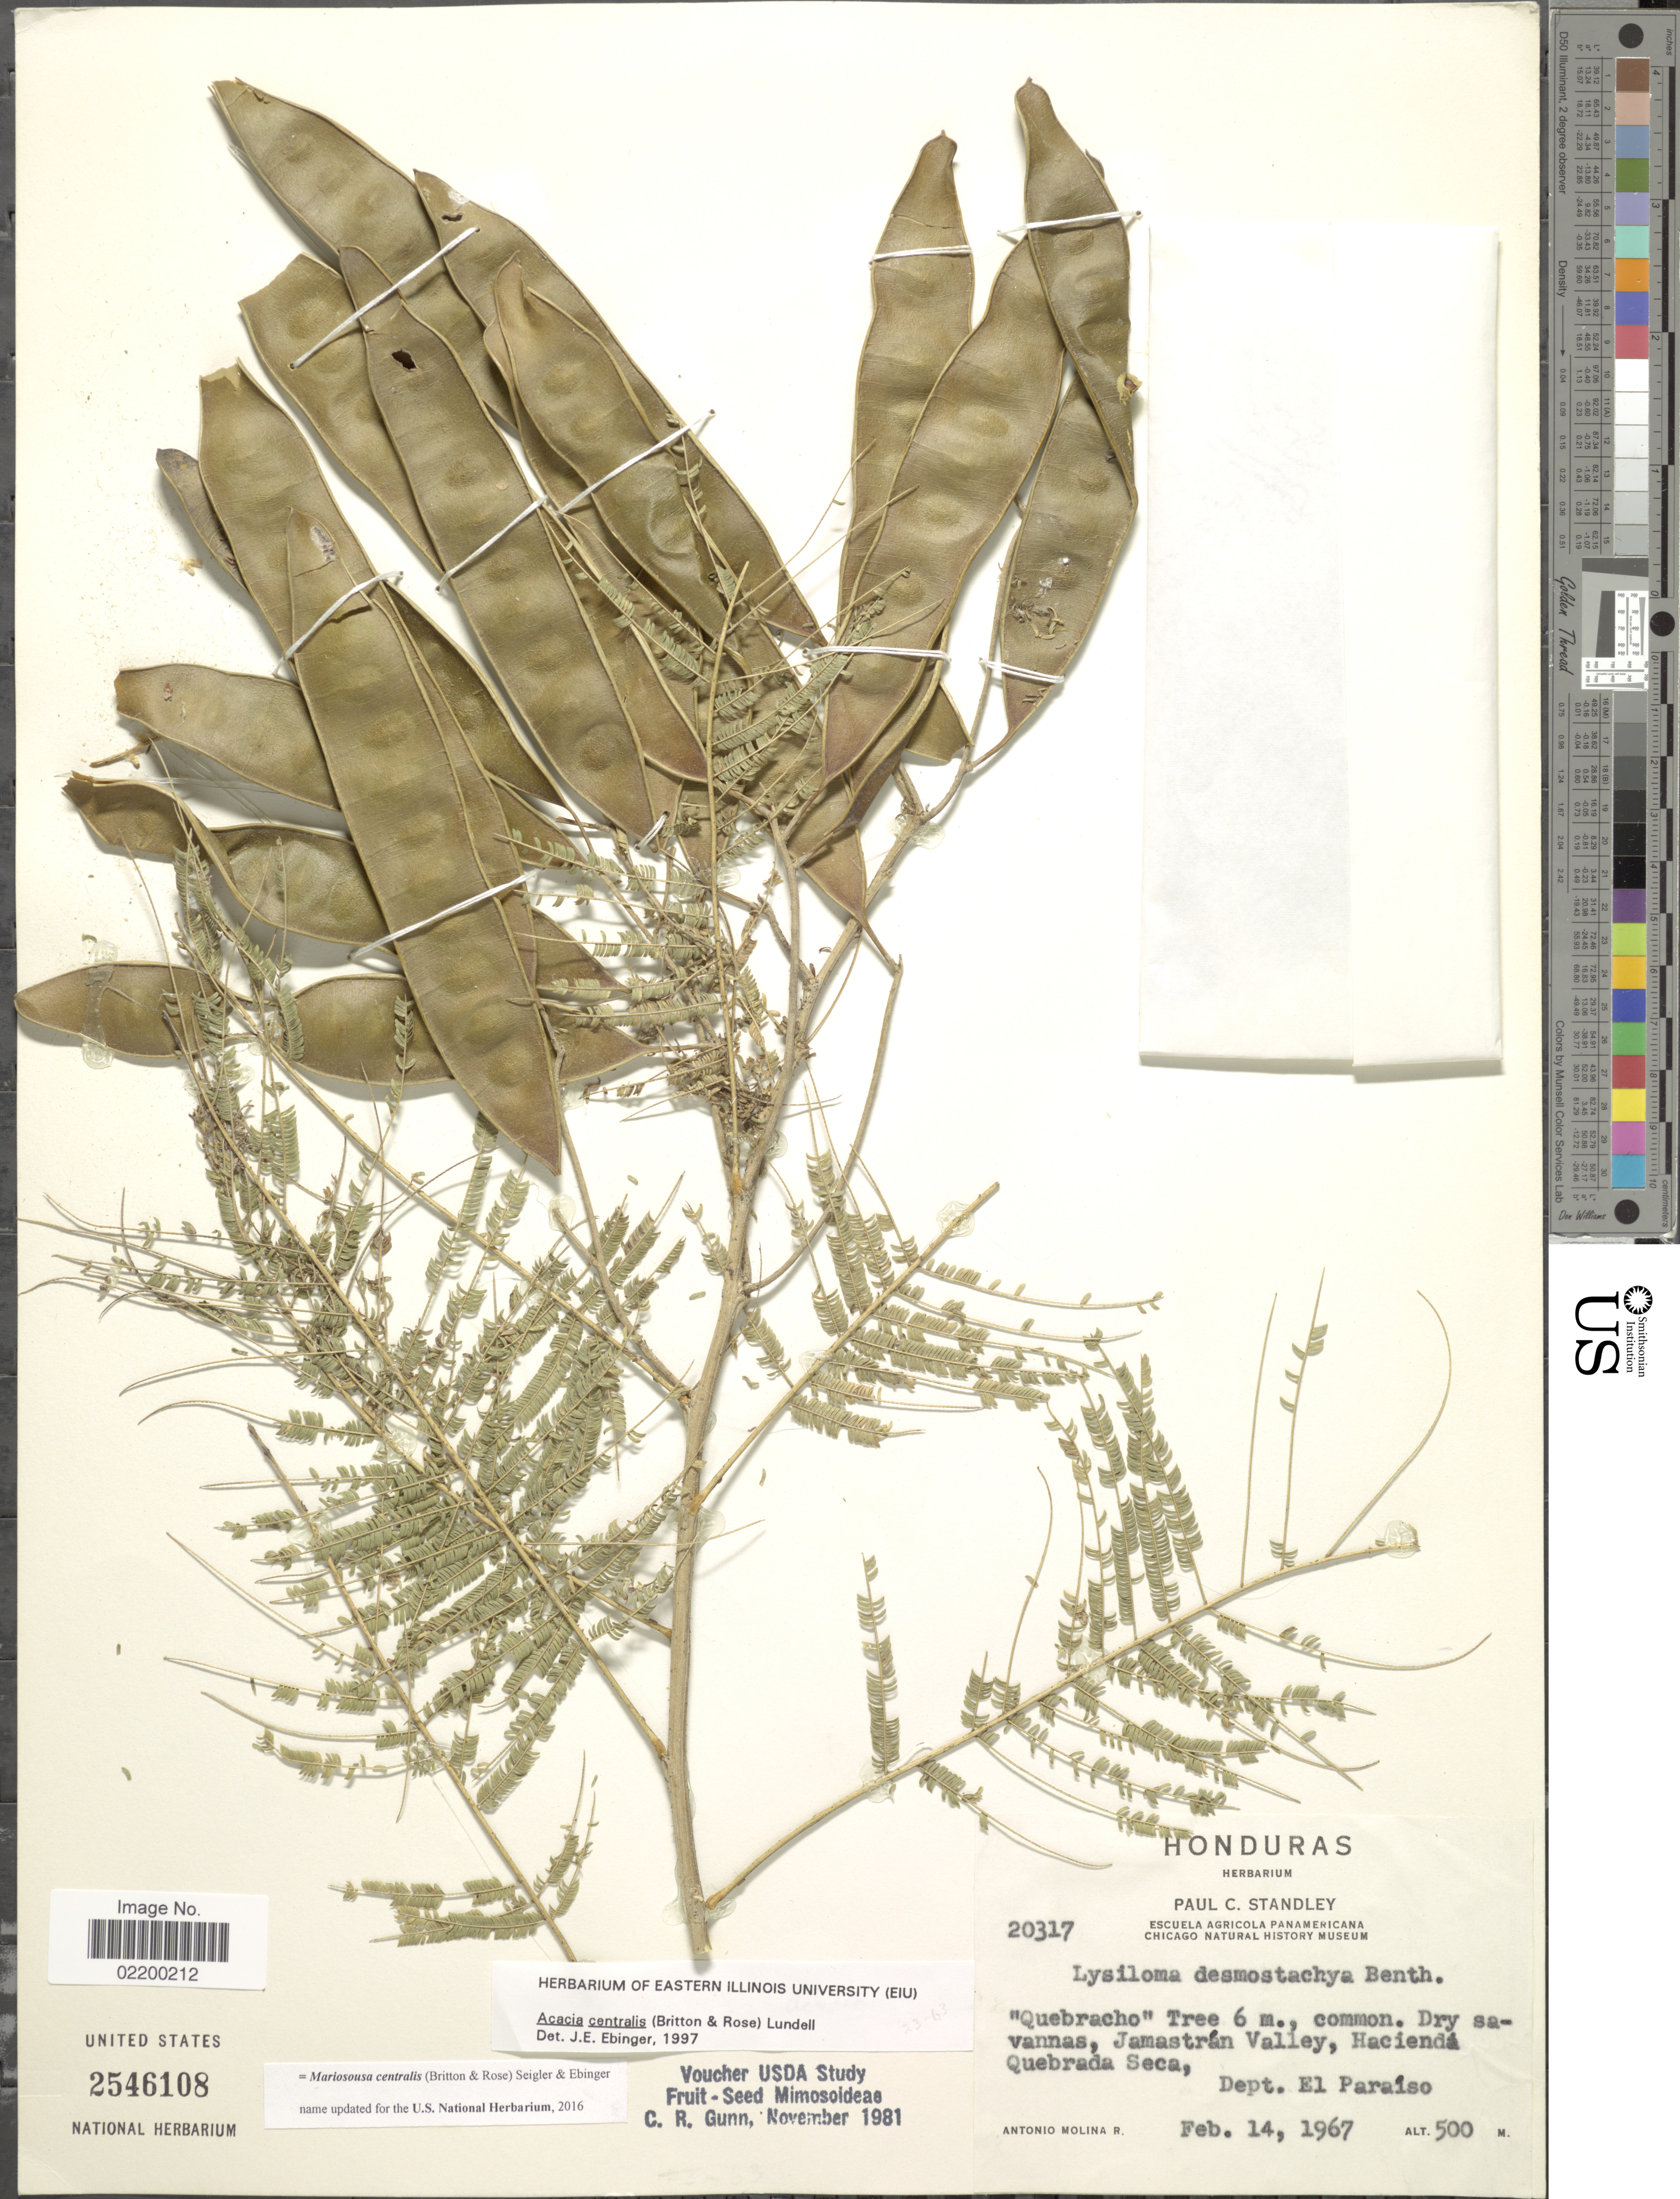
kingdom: Plantae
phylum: Tracheophyta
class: Magnoliopsida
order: Fabales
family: Fabaceae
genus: Mariosousa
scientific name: Mariosousa centralis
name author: (Britton & Rose) Seigler & Ebinger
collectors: A. Molina R.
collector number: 20317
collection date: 1967-02-14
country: Honduras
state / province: El Paraíso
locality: Jamastran Valley, Hacienda Quebrada Seca, Dept. El Paraiso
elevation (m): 500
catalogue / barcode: US 2546108